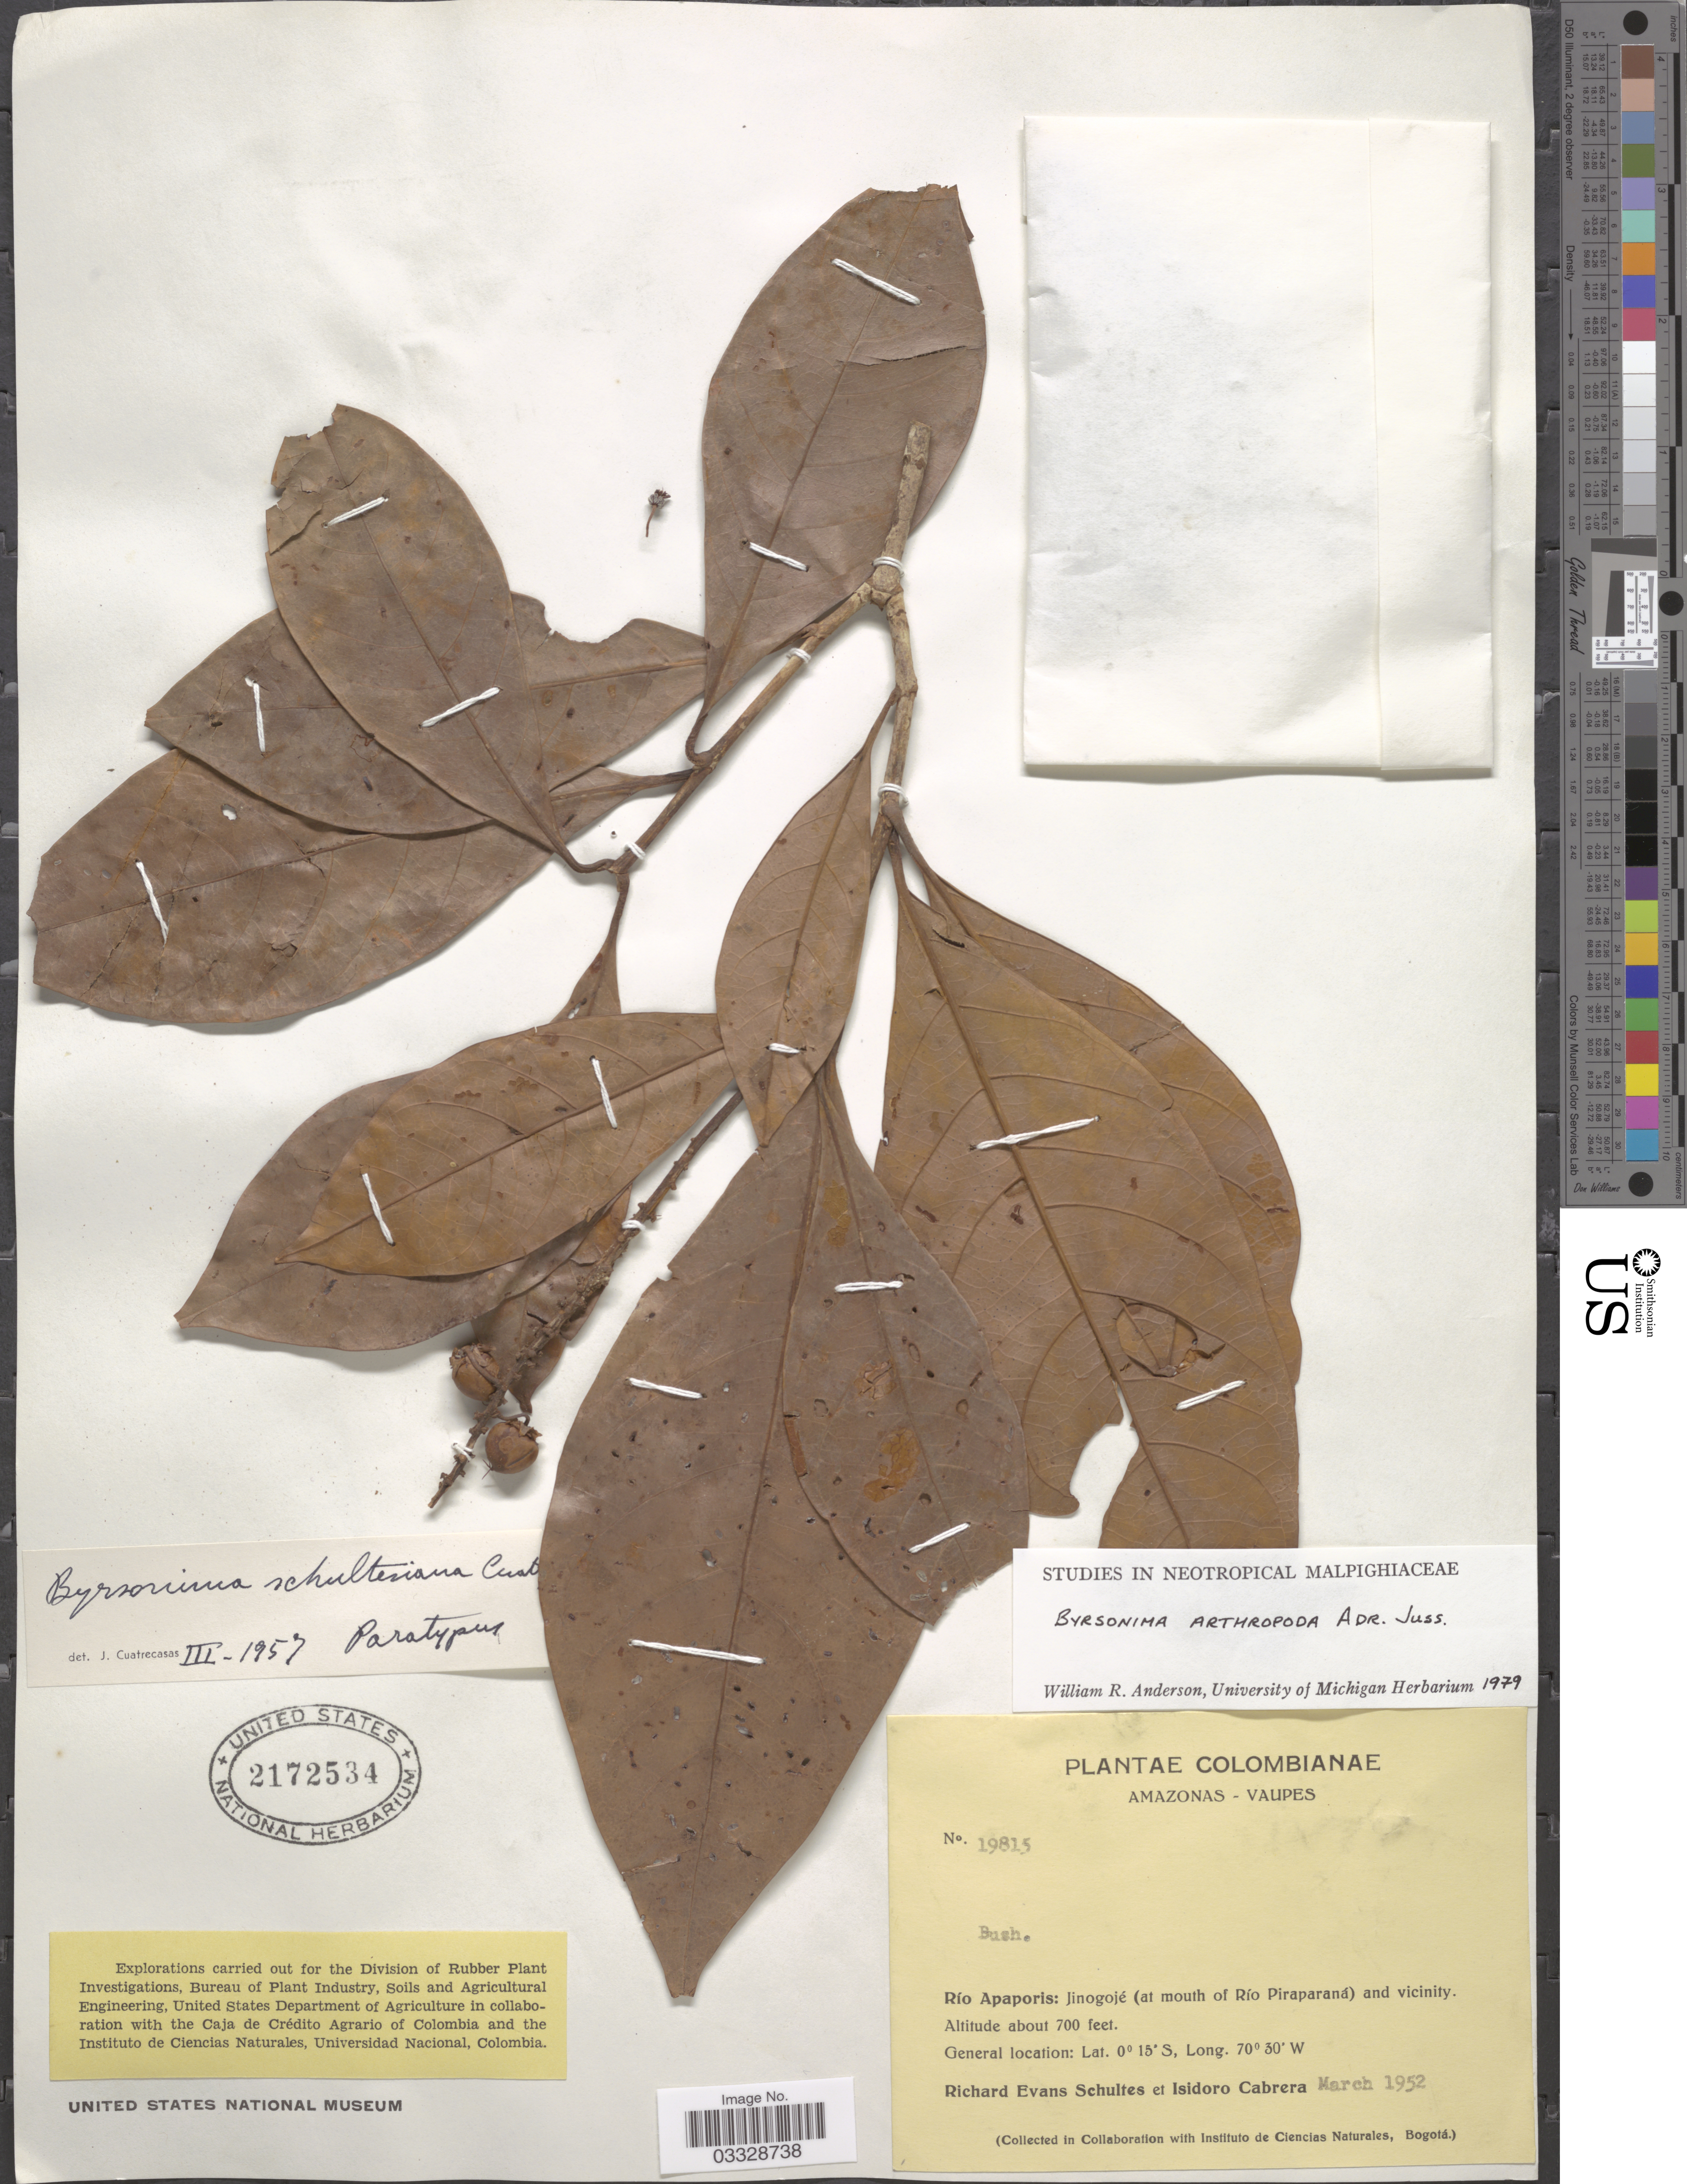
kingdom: Plantae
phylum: Tracheophyta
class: Magnoliopsida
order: Malpighiales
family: Malpighiaceae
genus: Byrsonima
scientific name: Byrsonima arthropoda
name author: A. Juss.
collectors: R. E. Schultes & I. Cabrera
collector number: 19815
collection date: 1952-03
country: Colombia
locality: Amazonas - Vaupes. Río Apaporis: Jinogojé (at mouth of Río Piraparaná) and vicinity.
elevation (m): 213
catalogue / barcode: US 2172534